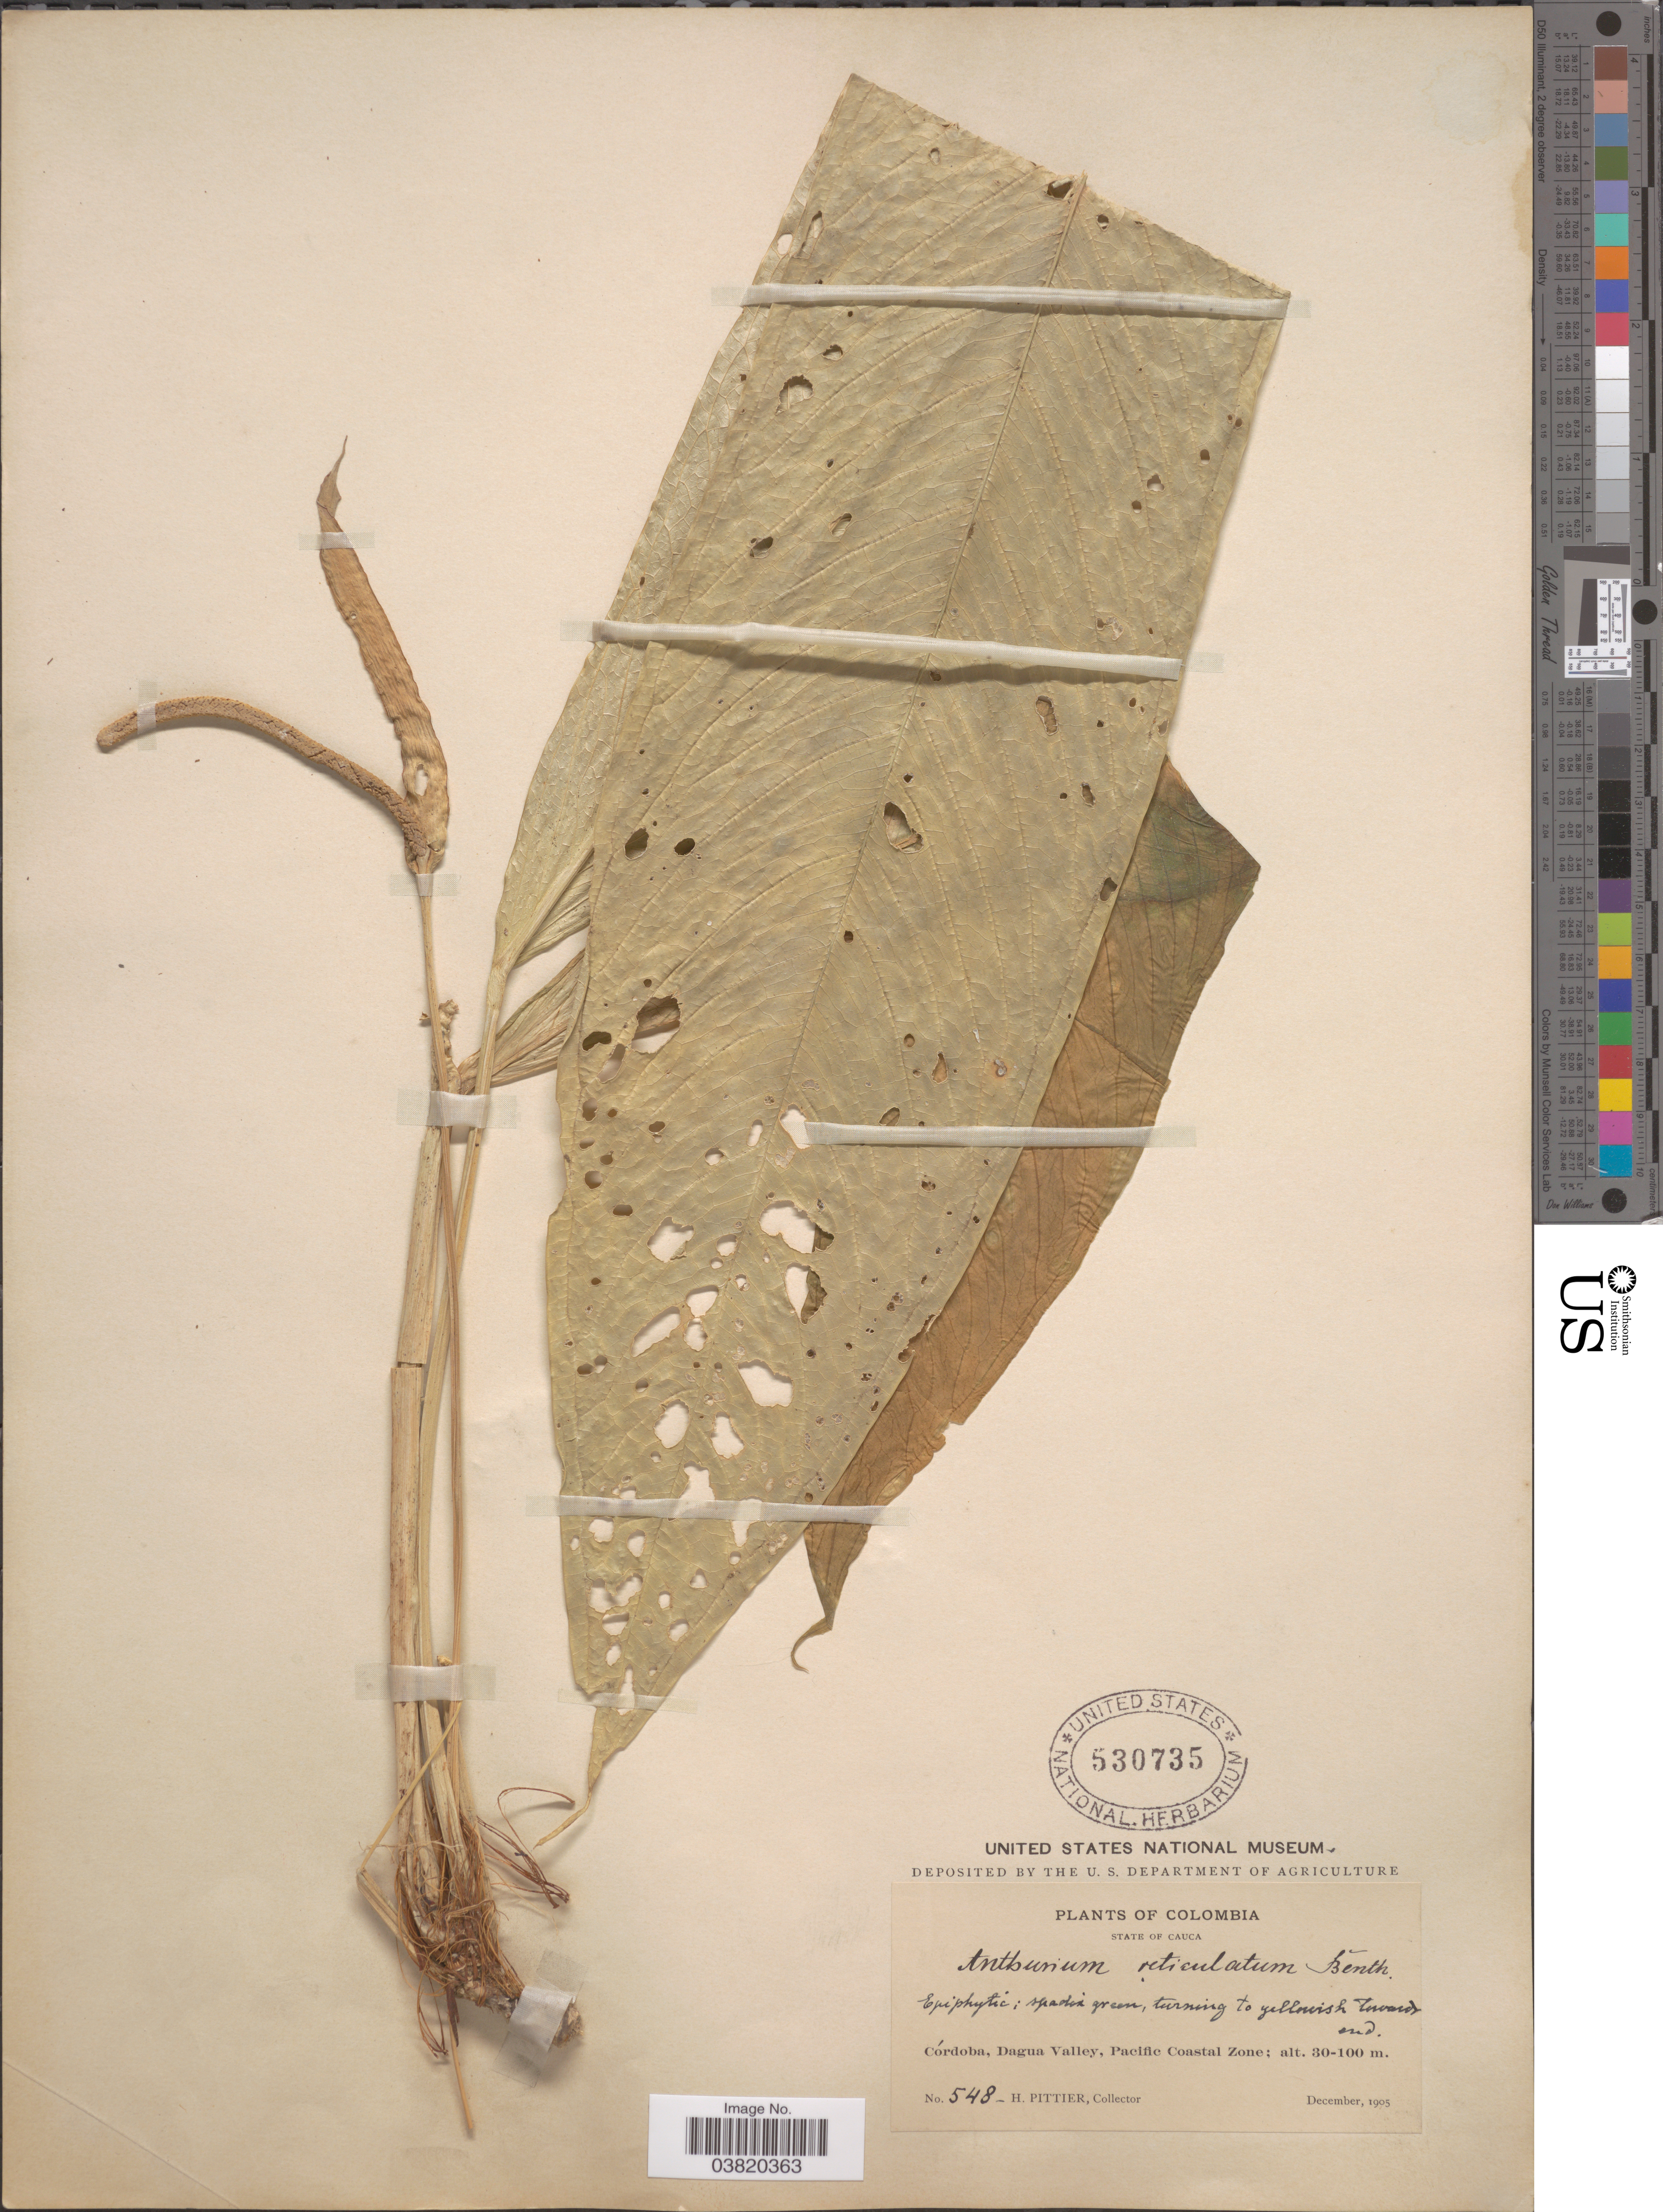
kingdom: Plantae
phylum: Tracheophyta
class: Liliopsida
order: Alismatales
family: Araceae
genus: Anthurium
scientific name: Anthurium reticulatum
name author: Benth.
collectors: H. F. Pittier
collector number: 548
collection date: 1905-12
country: Colombia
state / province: Cauca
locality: Córdoba, Dagua Valley, Pacific Coastal Zone.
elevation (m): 30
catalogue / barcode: US 530735